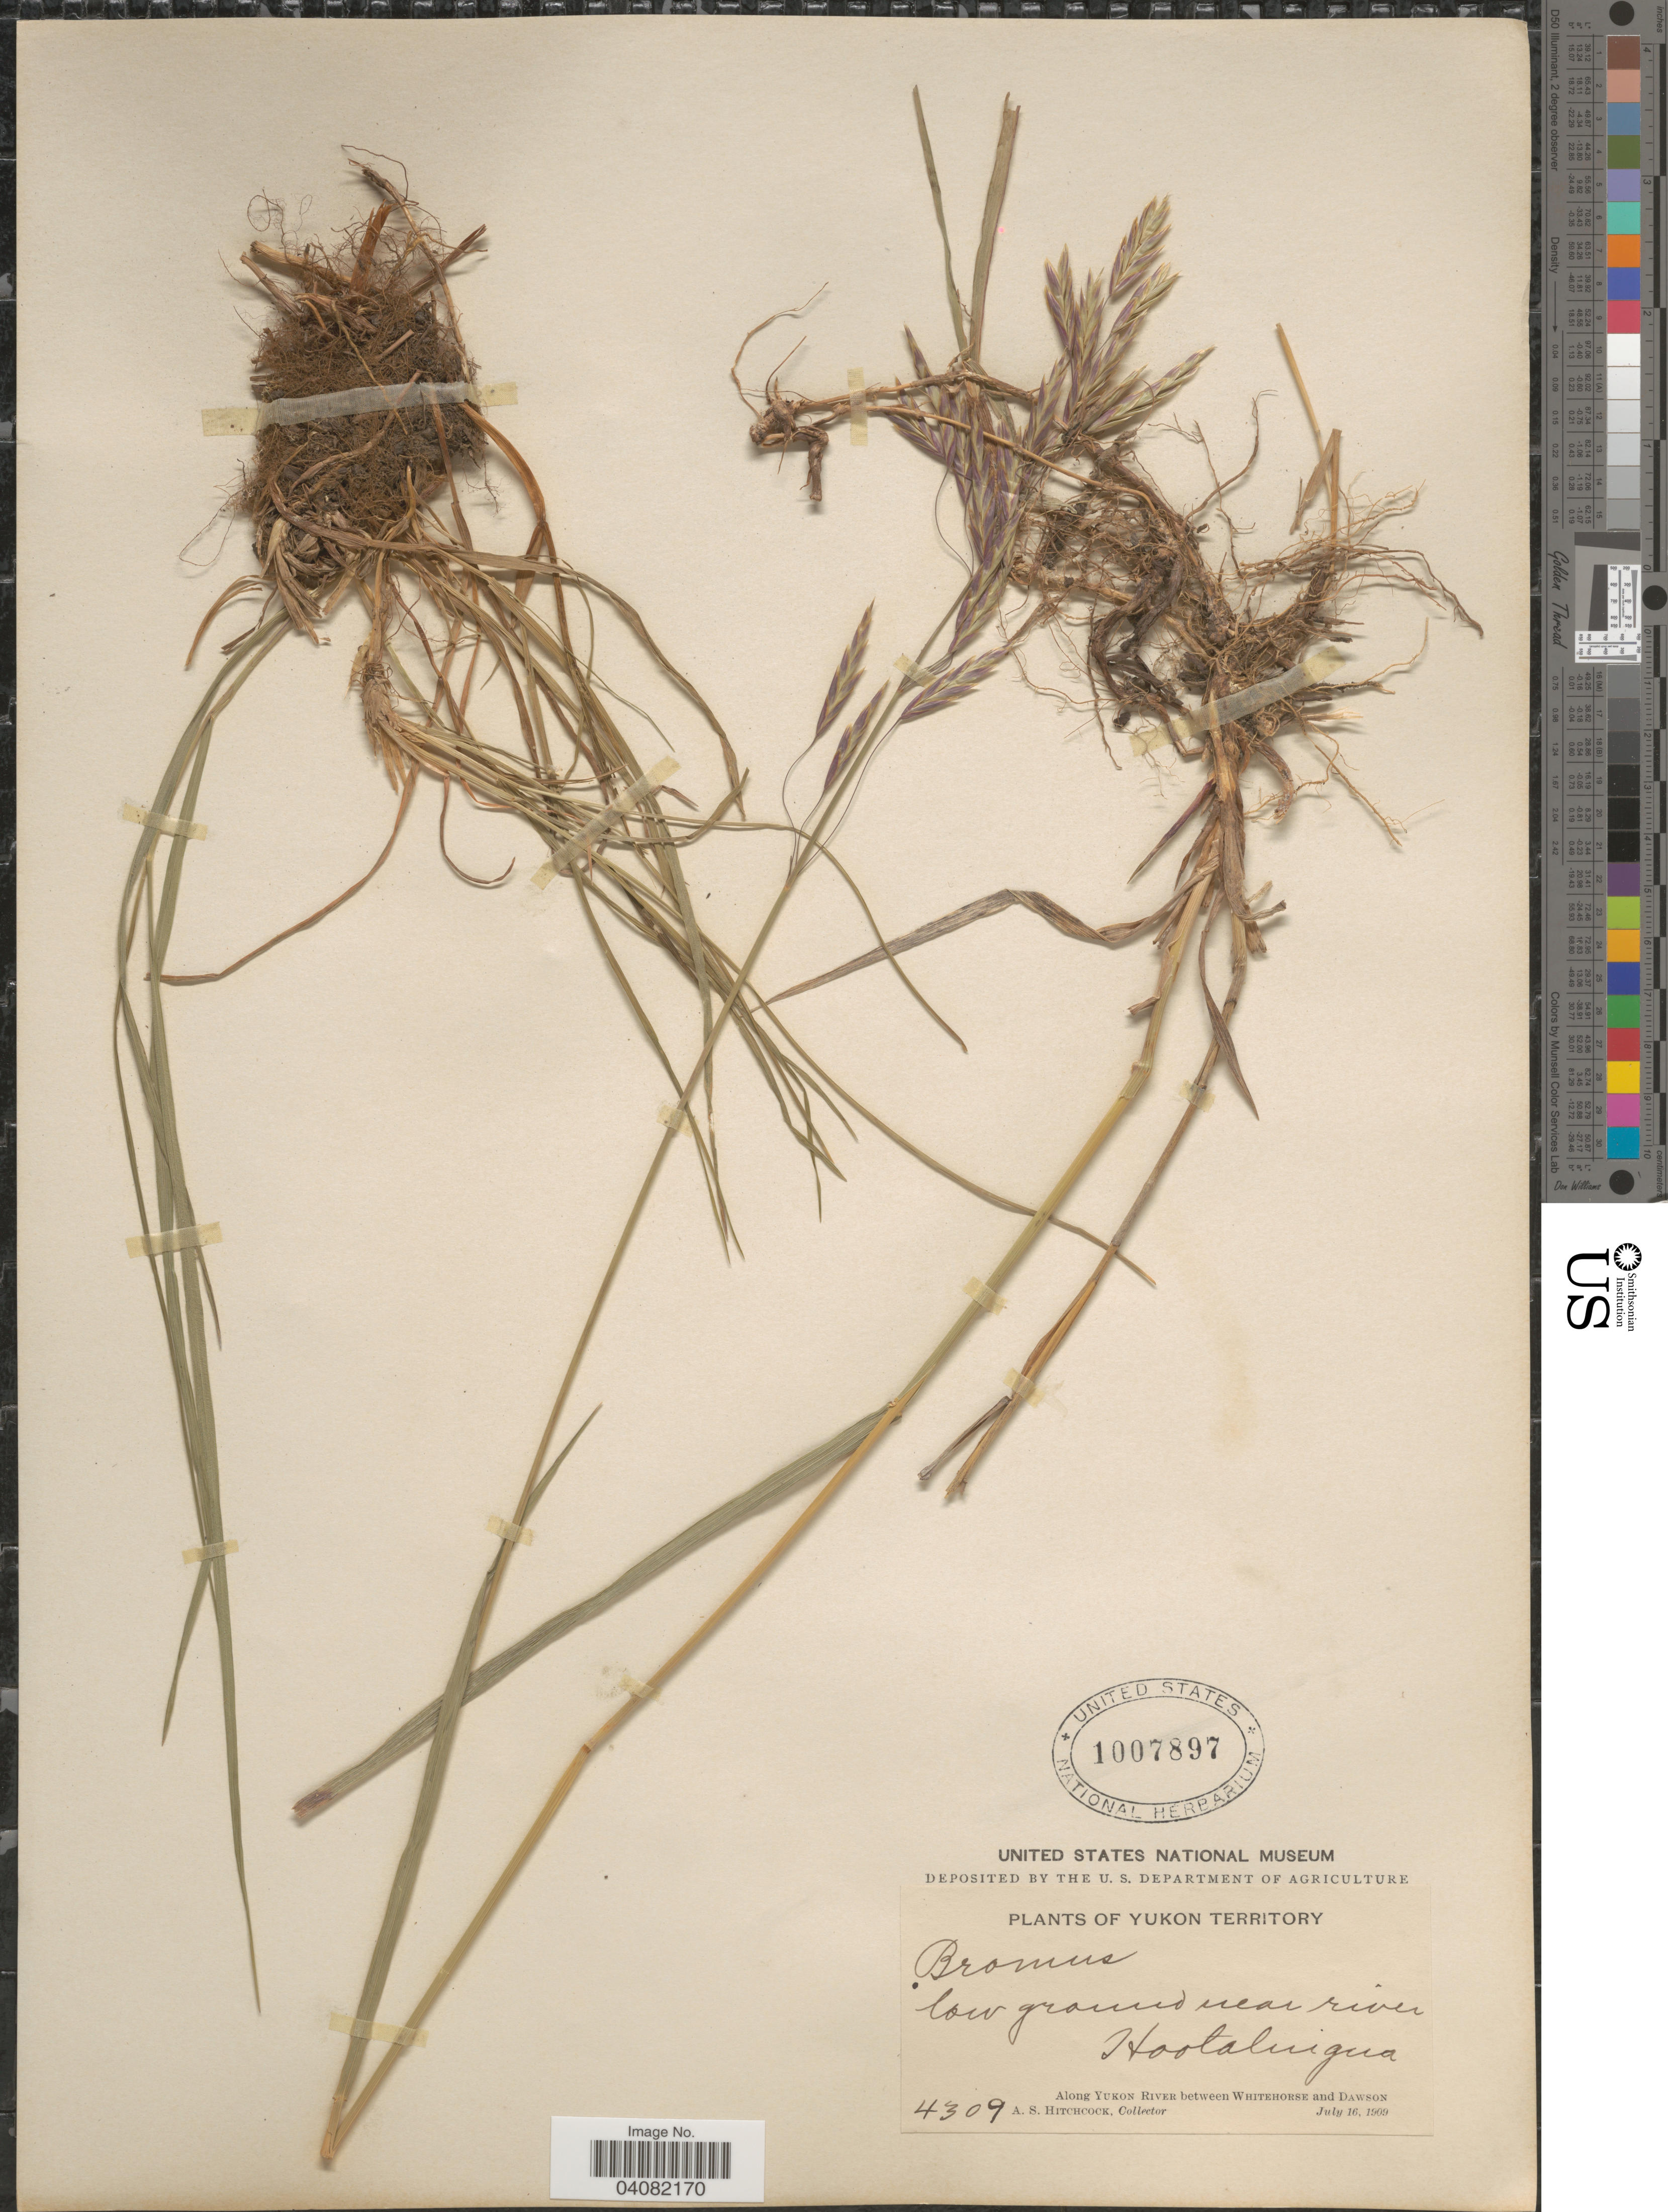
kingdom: Plantae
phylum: Tracheophyta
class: Liliopsida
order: Poales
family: Poaceae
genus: Bromus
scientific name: Bromus inermis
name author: Leyss.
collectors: A. S. Hitchcock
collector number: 4309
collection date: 1909-07-16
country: Canada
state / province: Yukon Territory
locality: Low ground near river Hootalingua. Along Yukon River between Whitehorse and Dawson.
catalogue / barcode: US 1007897